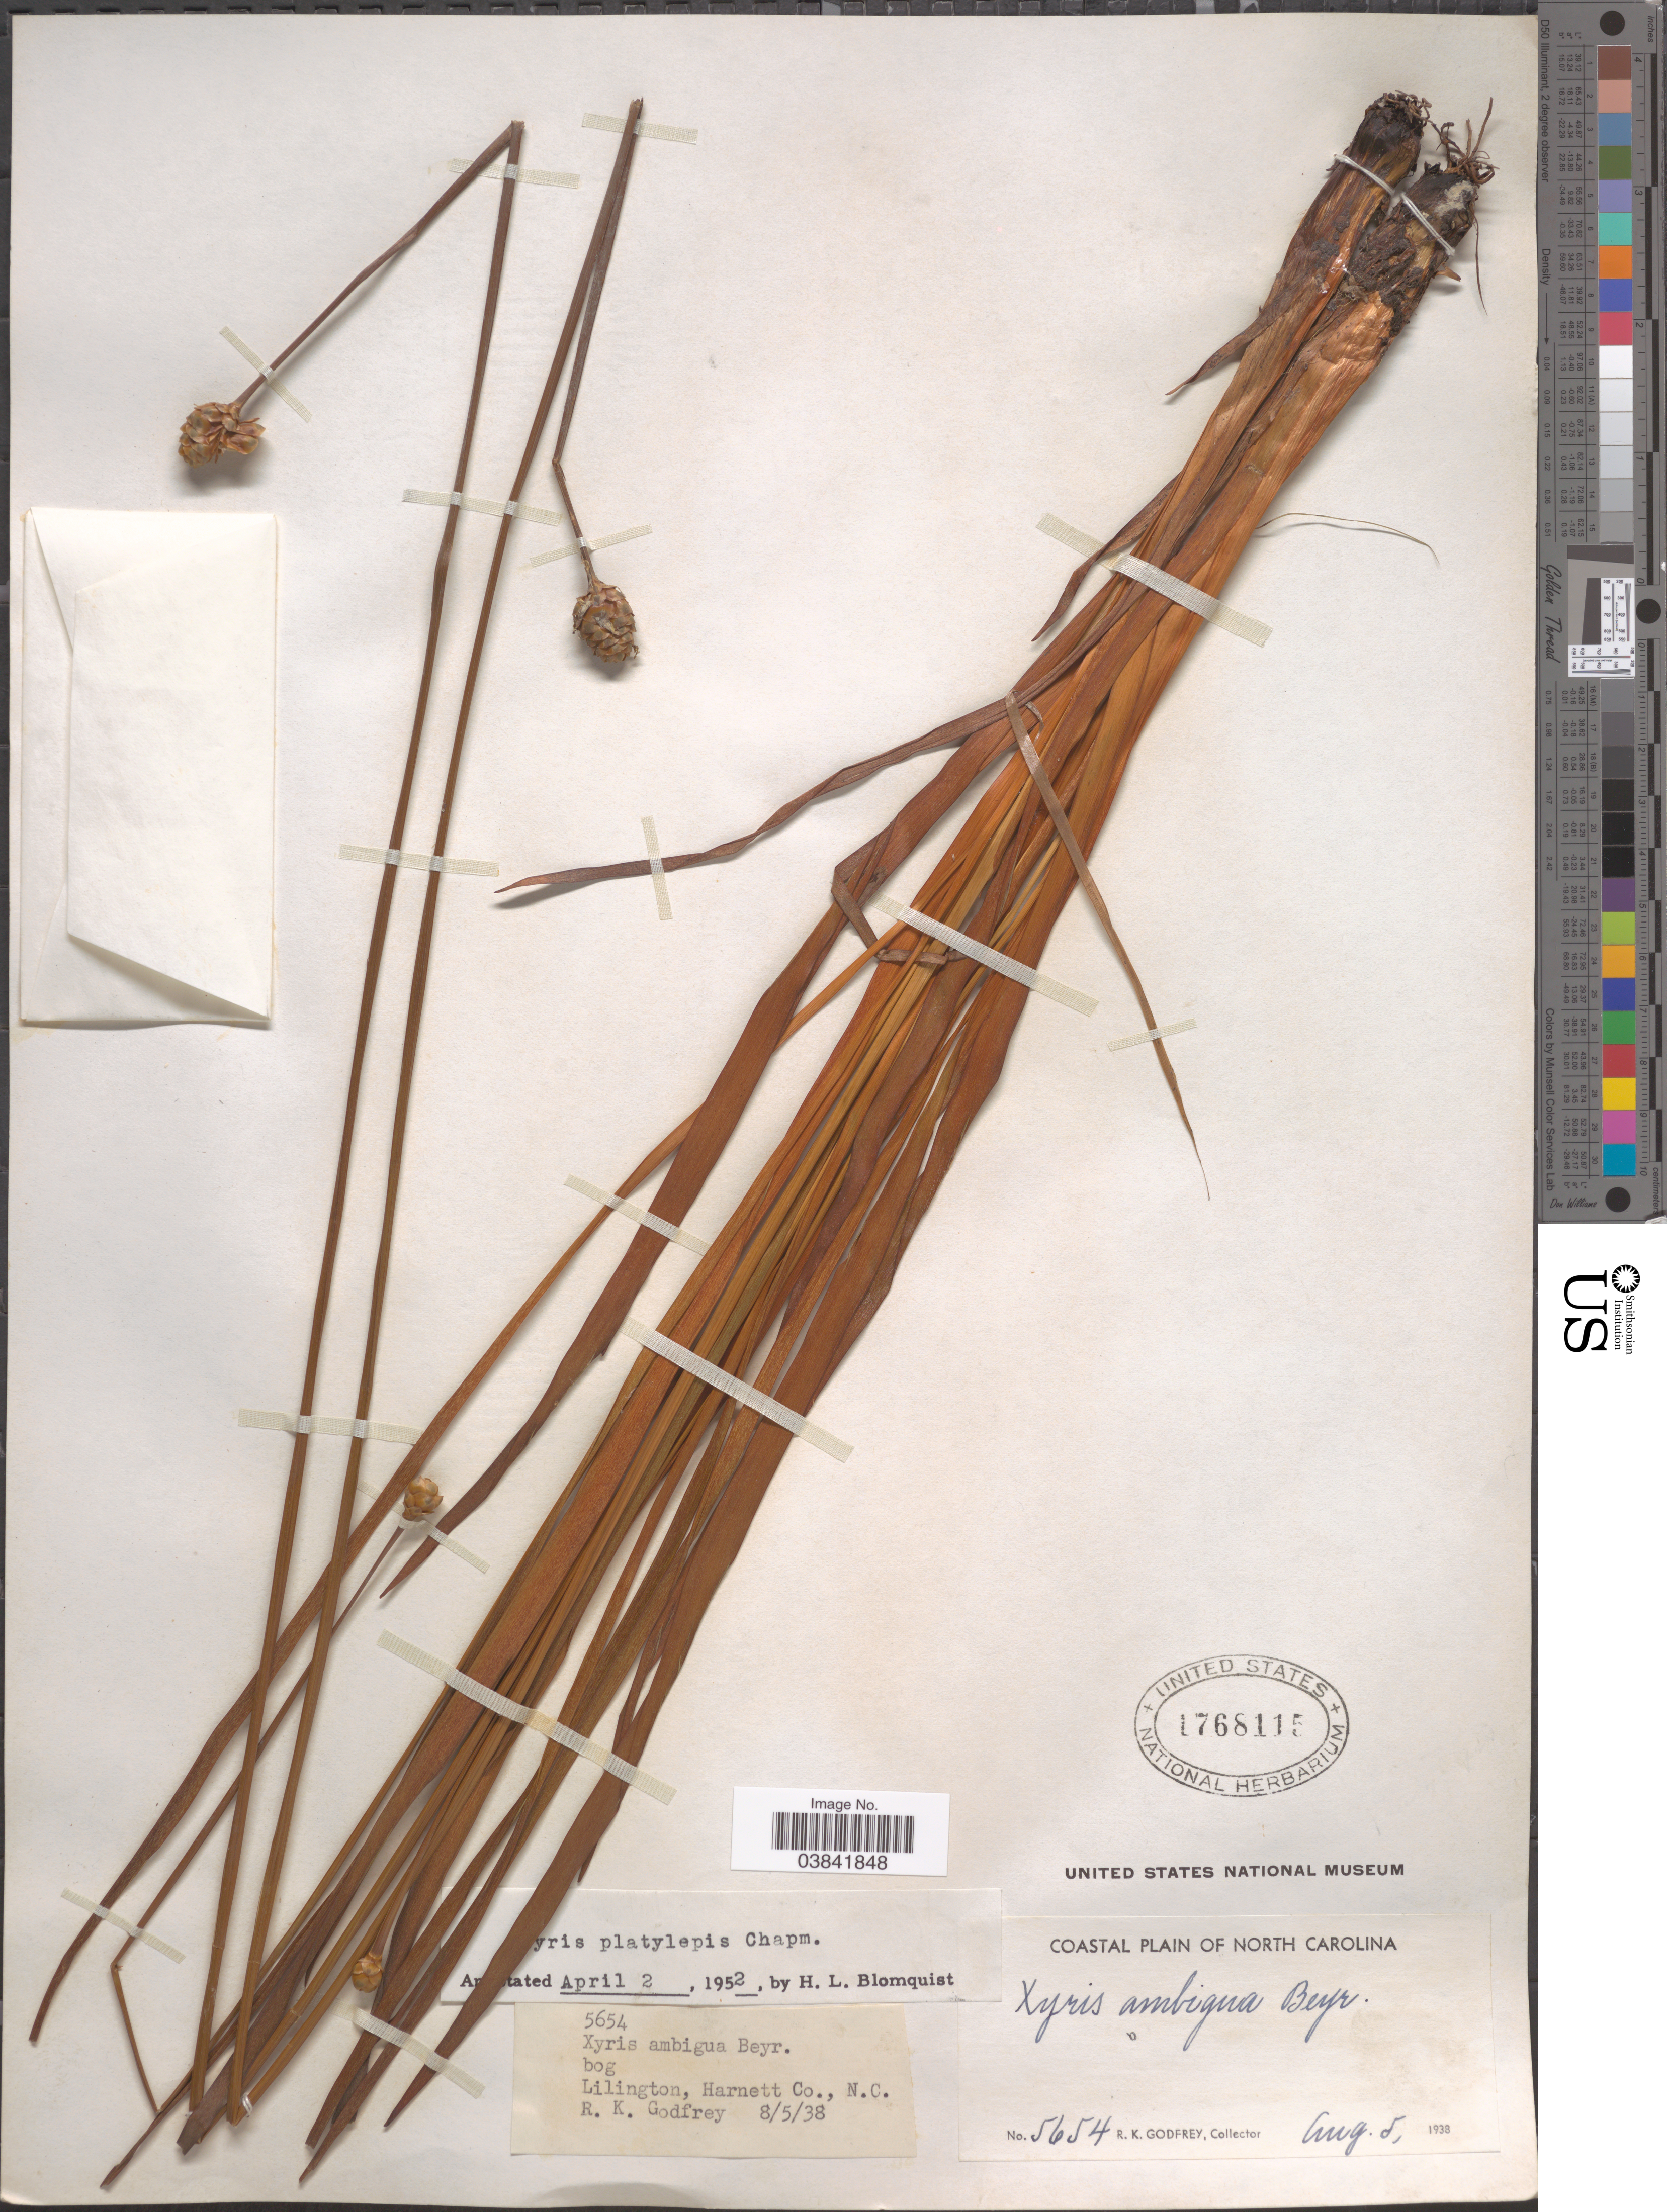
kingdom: Plantae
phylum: Tracheophyta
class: Liliopsida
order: Poales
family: Xyridaceae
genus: Xyris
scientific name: Xyris platylepis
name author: Chapm.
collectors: R. K. Godfrey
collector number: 5654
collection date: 1938-08-05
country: United States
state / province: North Carolina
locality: Coastal Plain of North Carolina. Lilington, Harnett Co.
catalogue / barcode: US 1768115